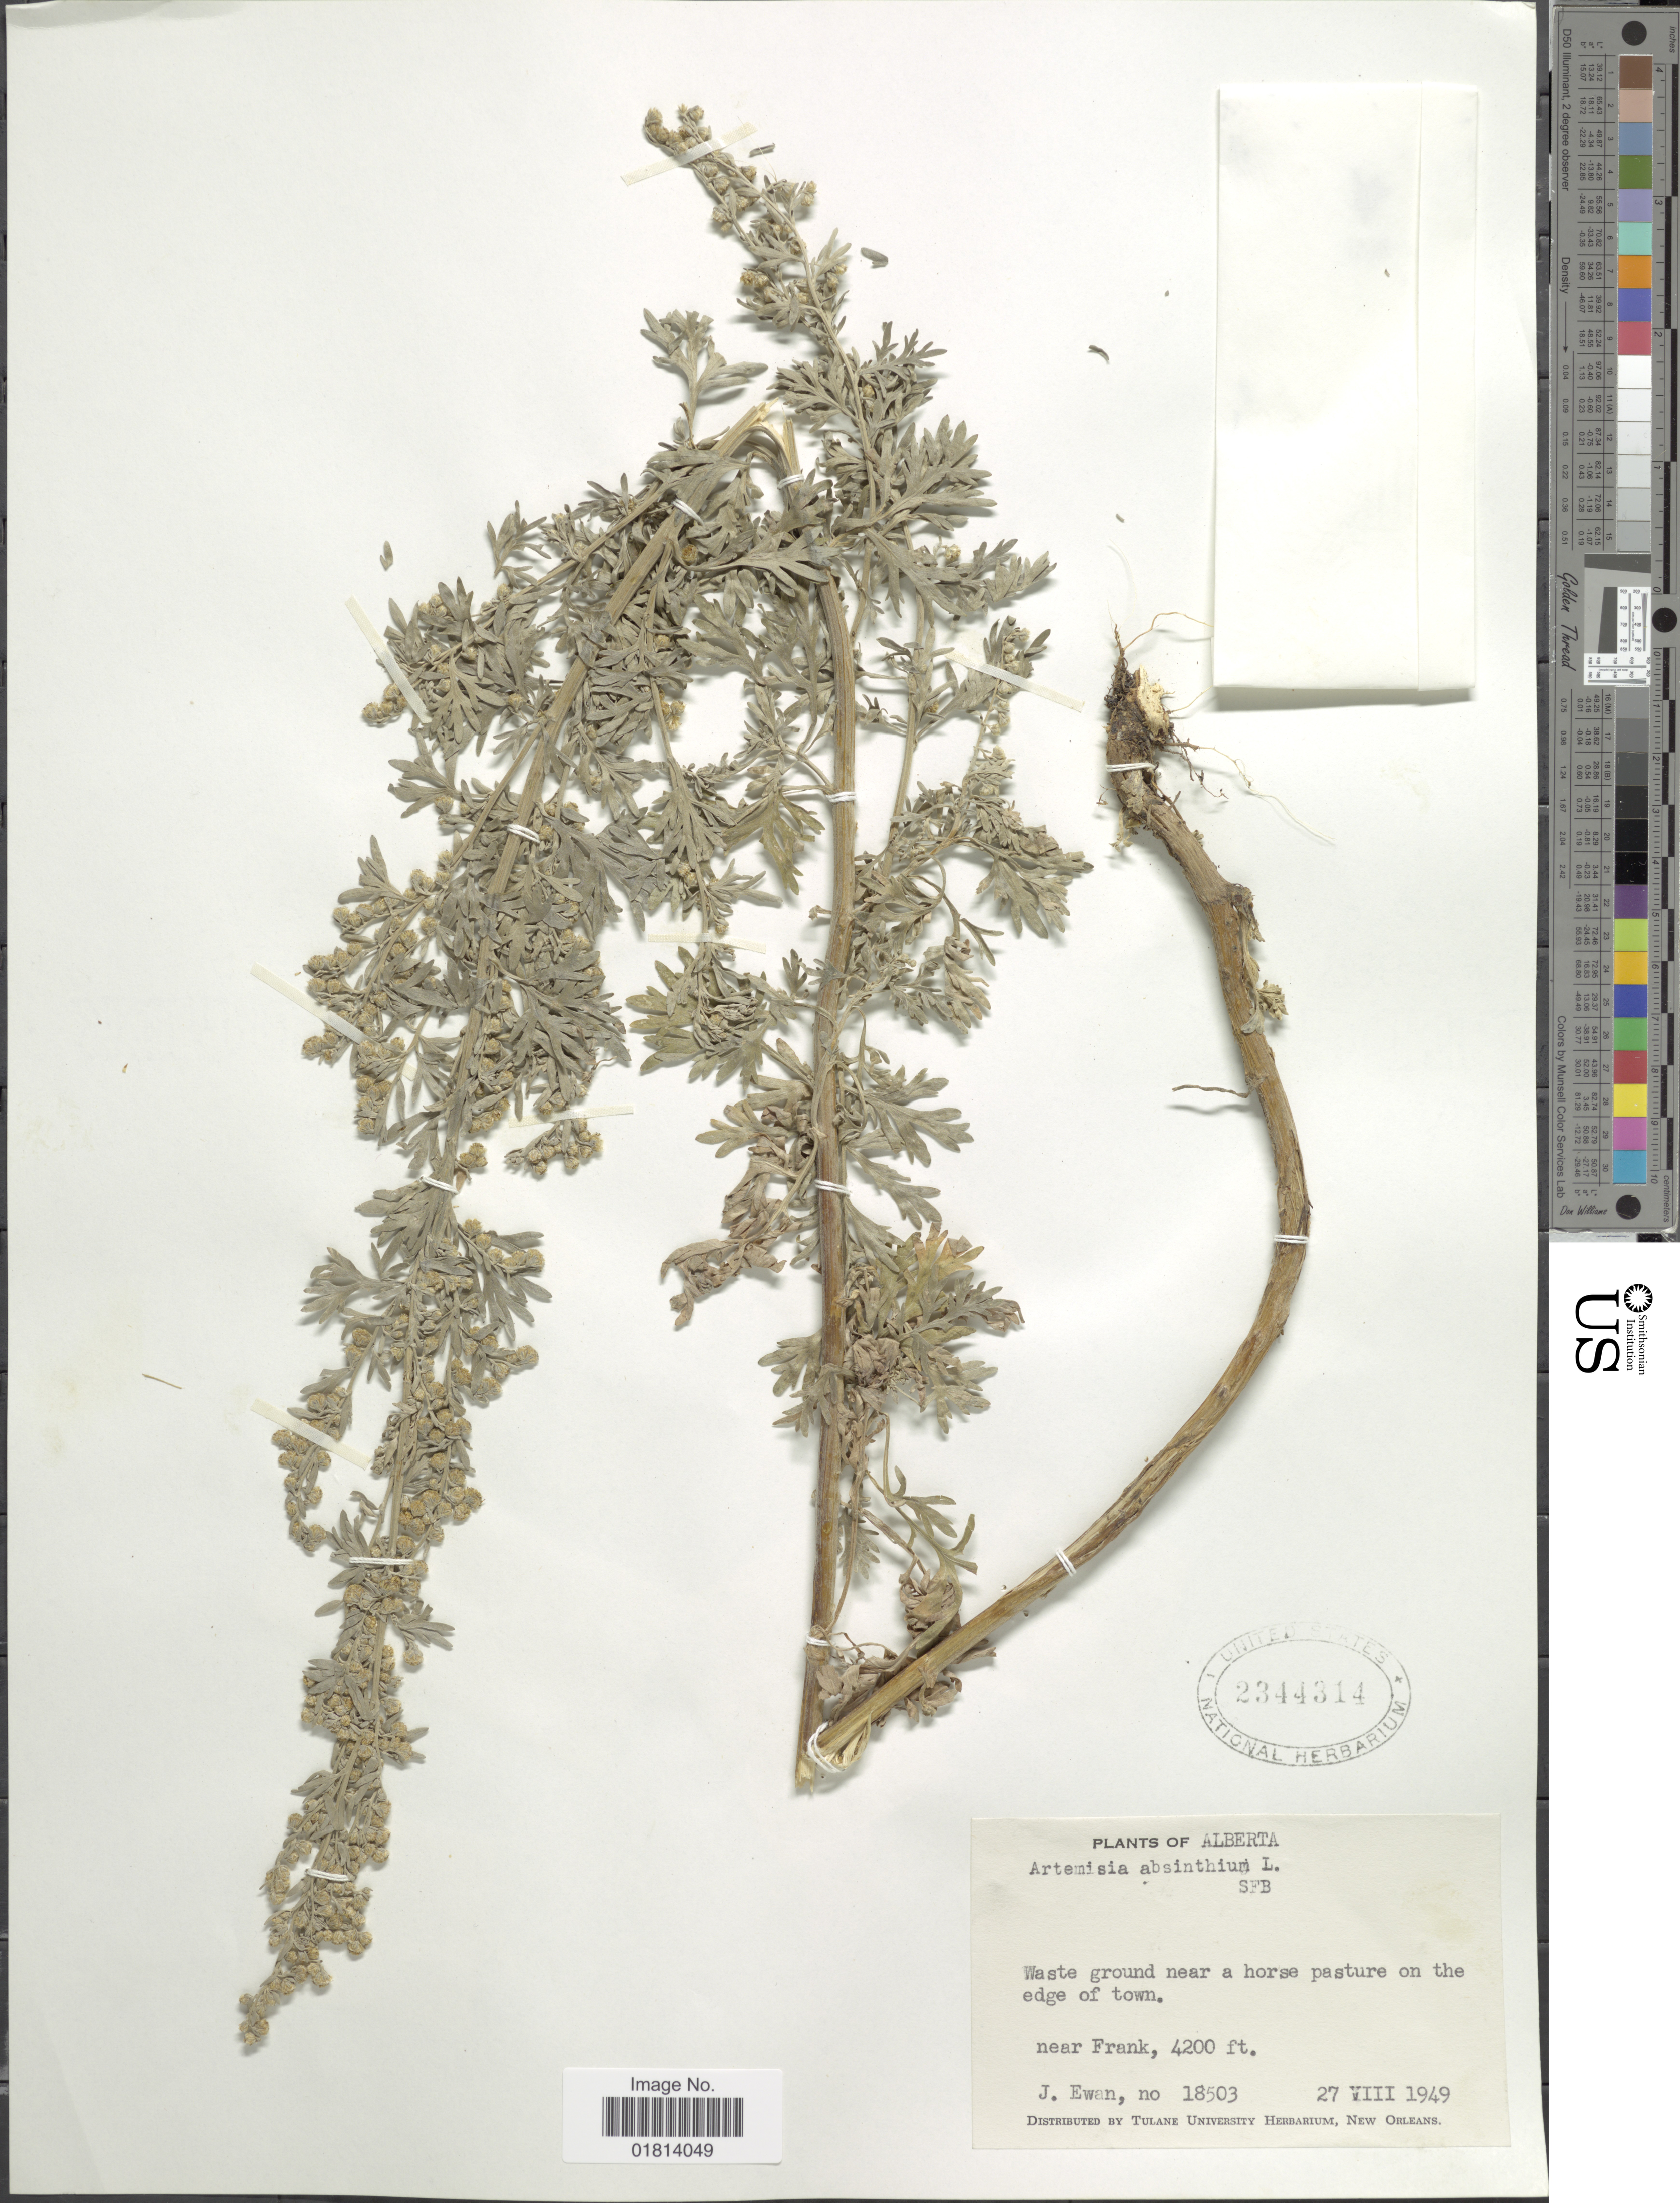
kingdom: Plantae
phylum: Tracheophyta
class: Magnoliopsida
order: Asterales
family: Asteraceae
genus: Artemisia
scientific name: Artemisia absinthium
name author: L.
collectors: J. A. Ewan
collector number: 18503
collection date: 1949-08-27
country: Canada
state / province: Alberta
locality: Waste ground near a horse pasture ont he edge of town, near Frank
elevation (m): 1280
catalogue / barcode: US 2344314